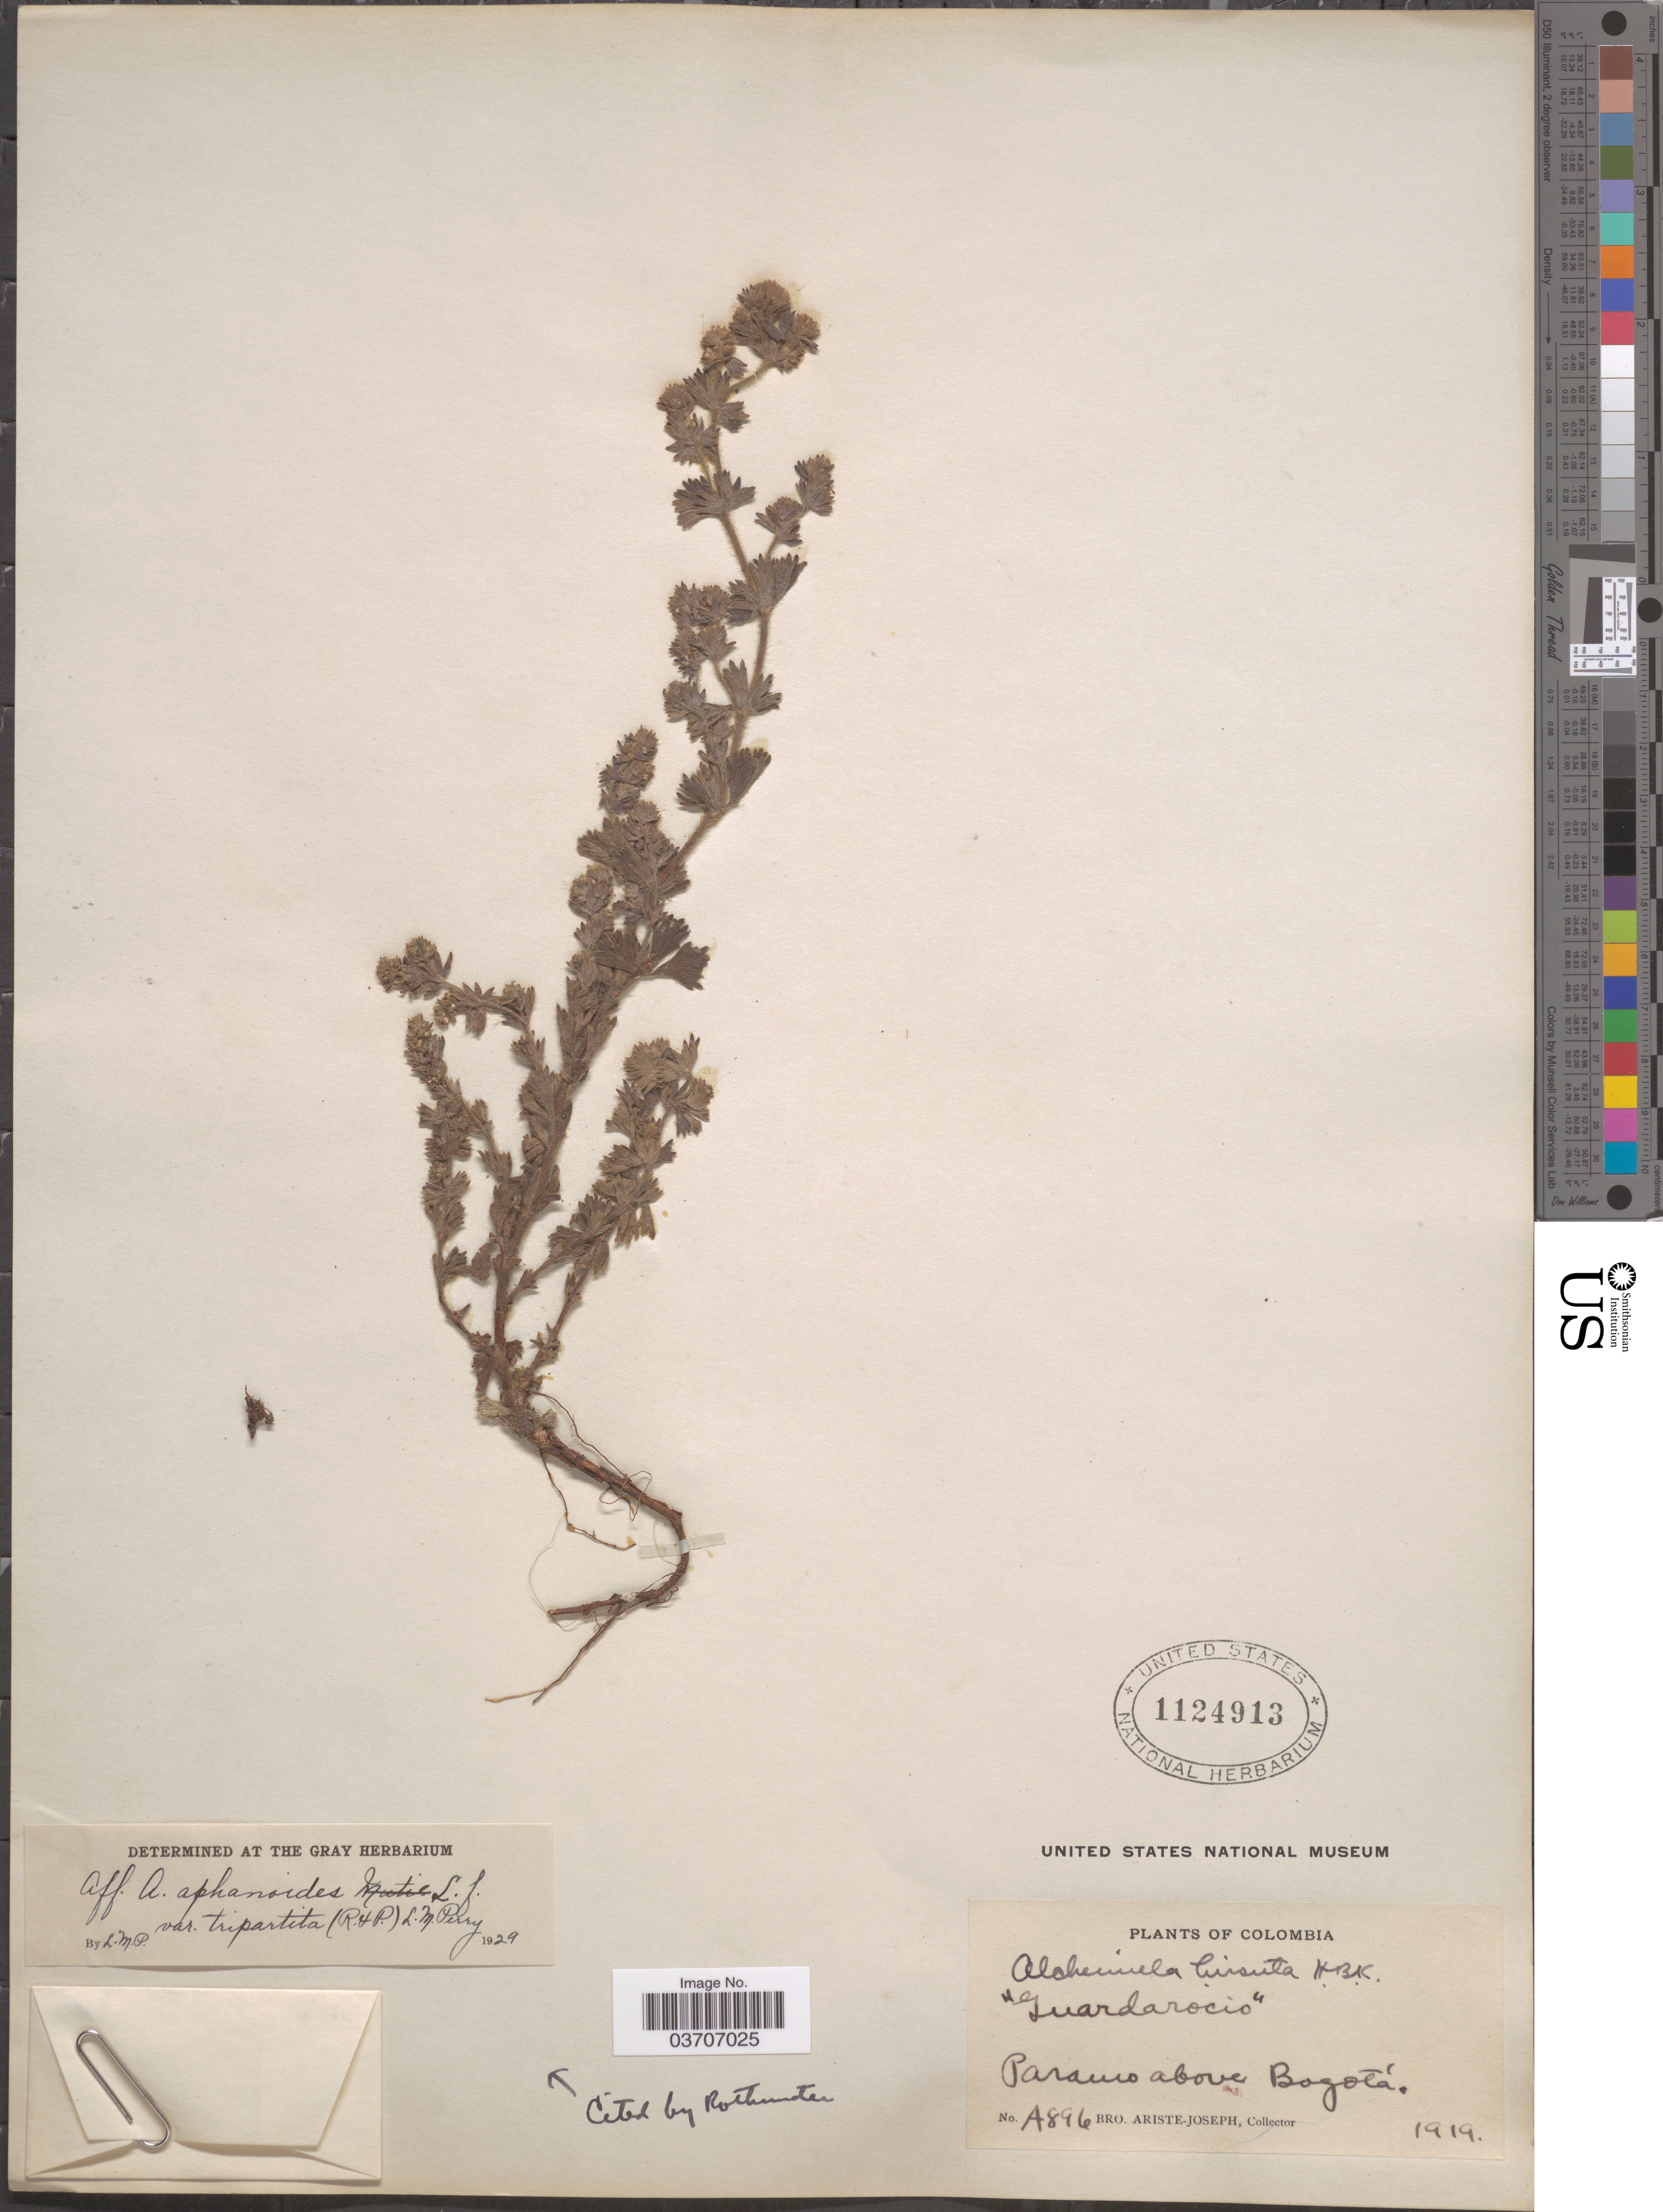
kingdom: Plantae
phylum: Tracheophyta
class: Magnoliopsida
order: Rosales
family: Rosaceae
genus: Lachemilla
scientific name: Lachemilla aphanoides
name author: (Mutis ex L. f.) Rothm.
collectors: Bro. Ariste-Joseph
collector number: A896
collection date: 1919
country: Colombia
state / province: Bogota D.C.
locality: Paramo above Bogotá.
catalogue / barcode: US 1124913